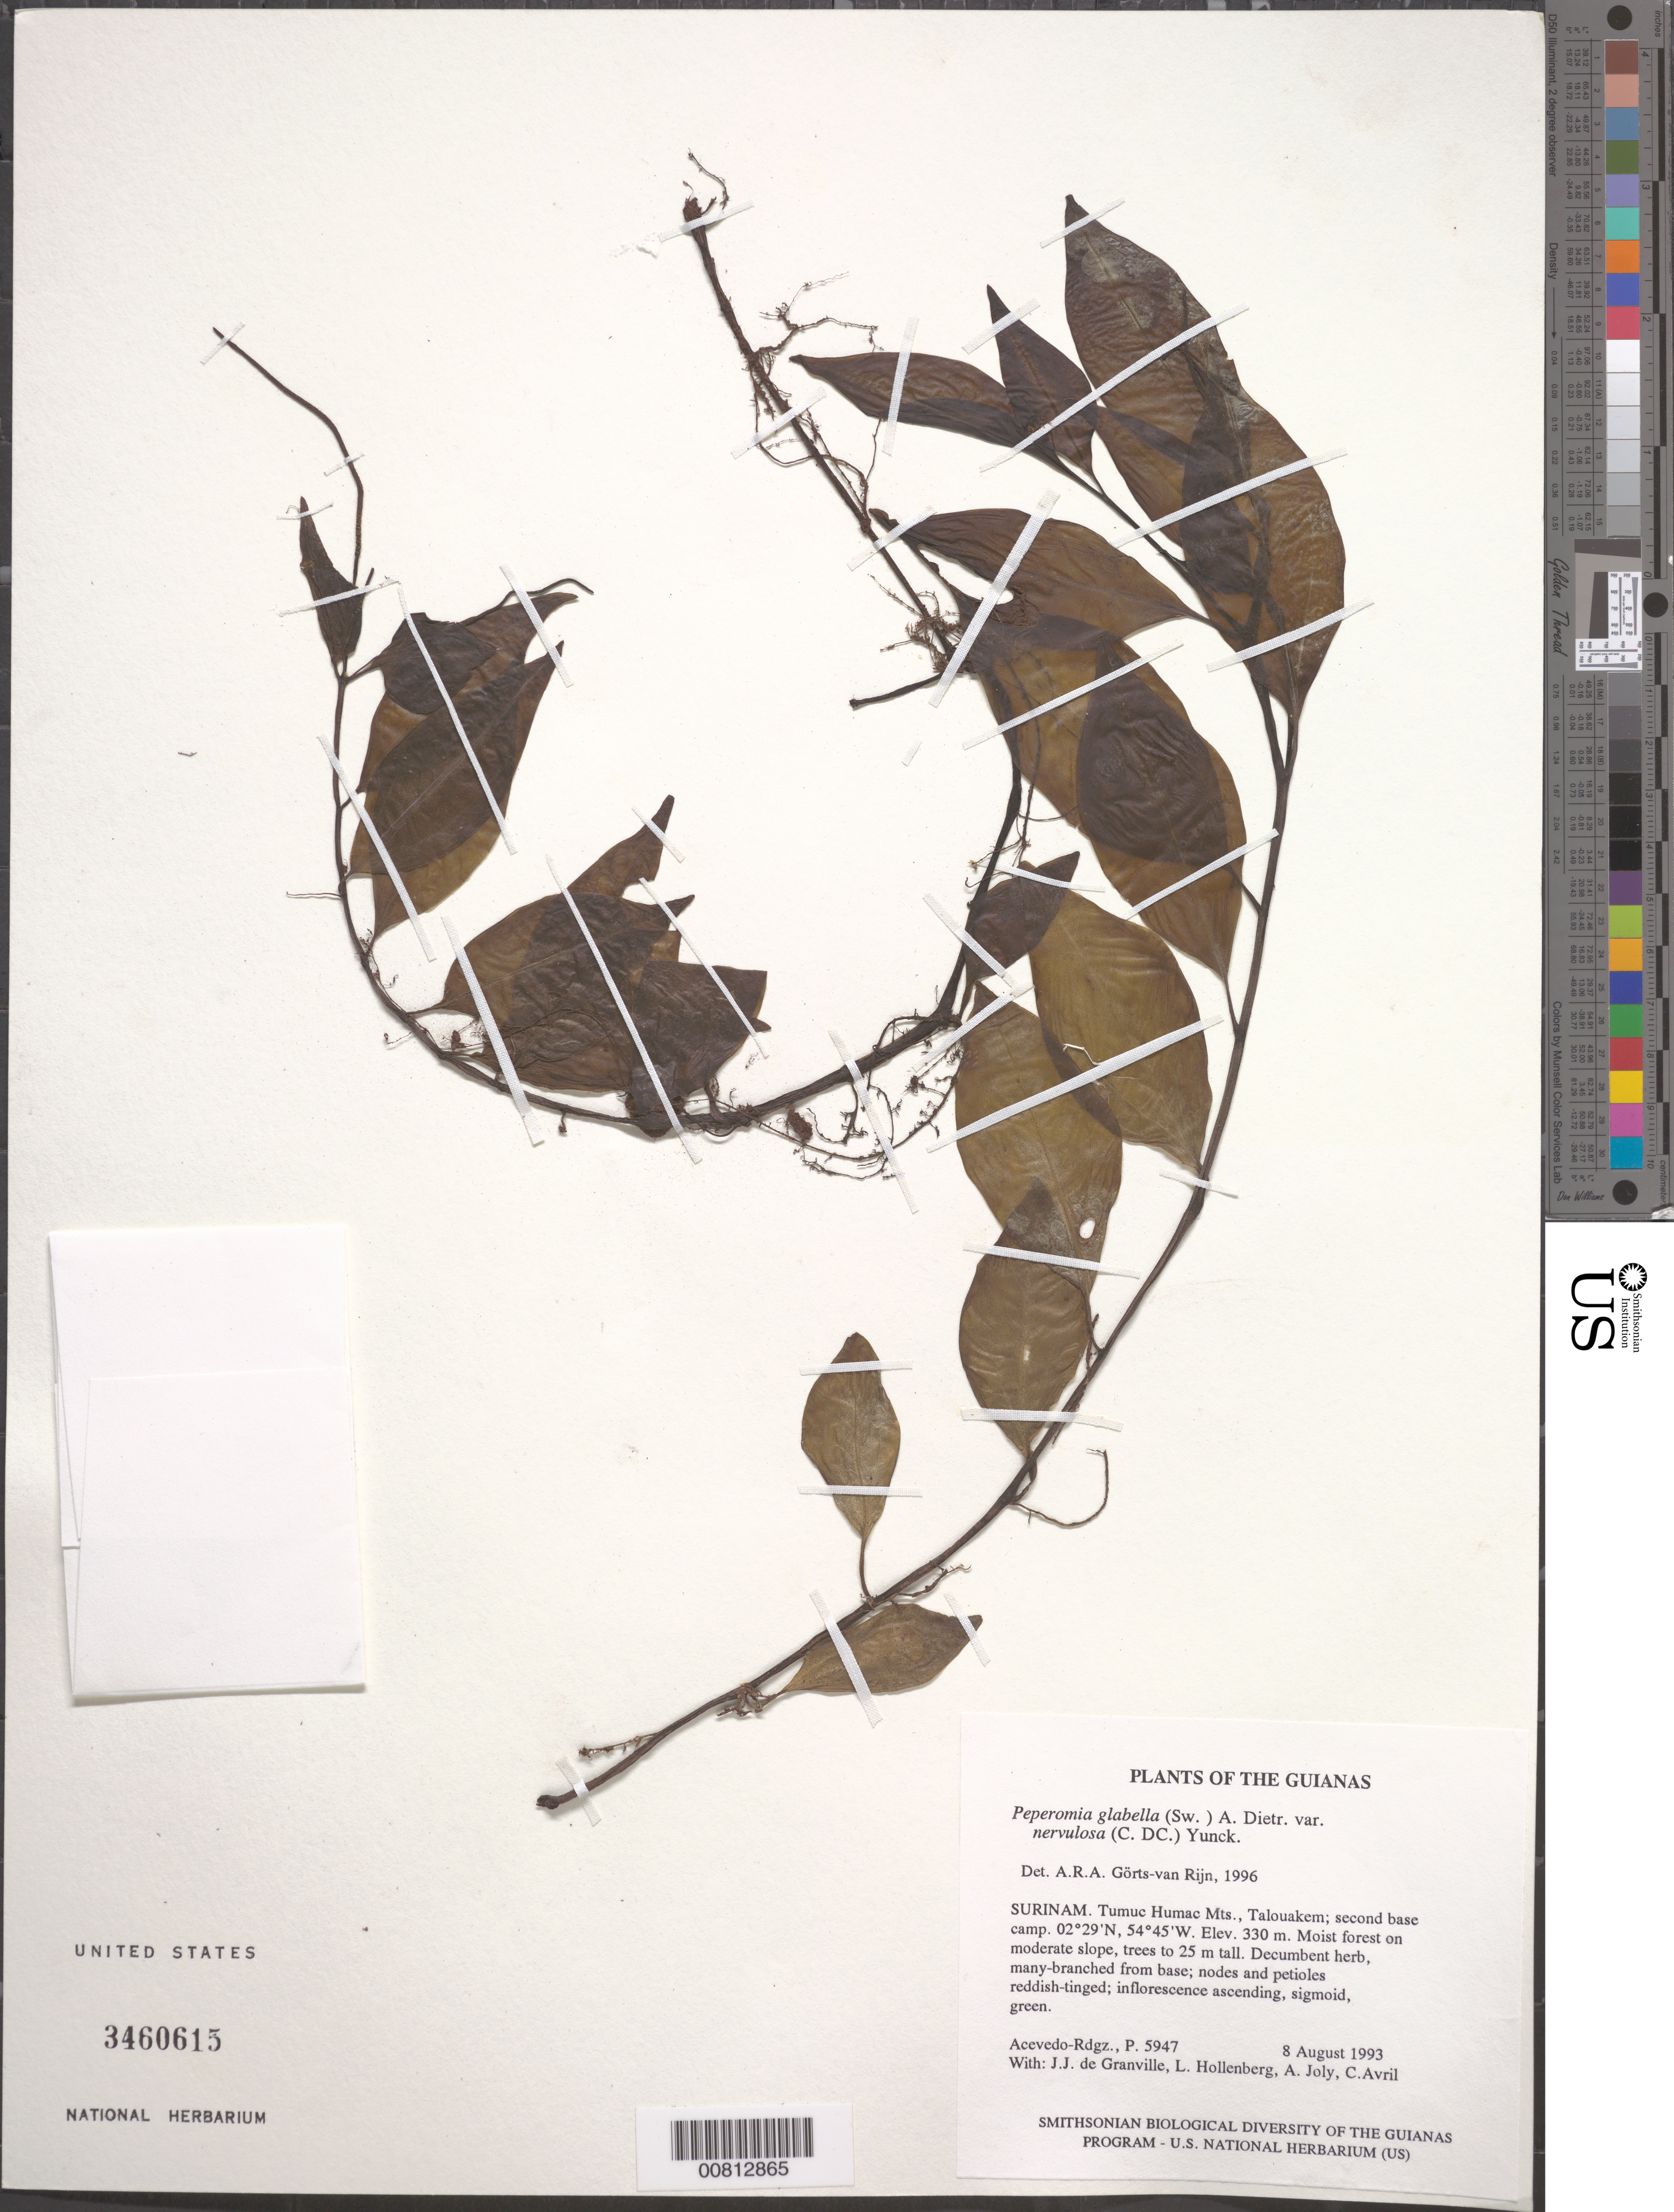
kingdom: Plantae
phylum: Tracheophyta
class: Magnoliopsida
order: Piperales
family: Piperaceae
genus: Peperomia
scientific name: Peperomia glabella var. nervulosa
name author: (C. DC.) Yunck.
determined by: Görts-van Rijn, A. R. A.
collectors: P. Acevedo-Rodr., J.-J. de Granville, A. Boyer, C. Avril de Maria & L. Hollenberg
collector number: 5947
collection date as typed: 08 Aug 1993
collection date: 1993-08-08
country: Suriname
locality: Tumuc Humac Mts., Talouakem; second base camp.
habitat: Moist forest on moderate slope, trees to 25 m tall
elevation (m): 330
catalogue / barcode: US 3460615